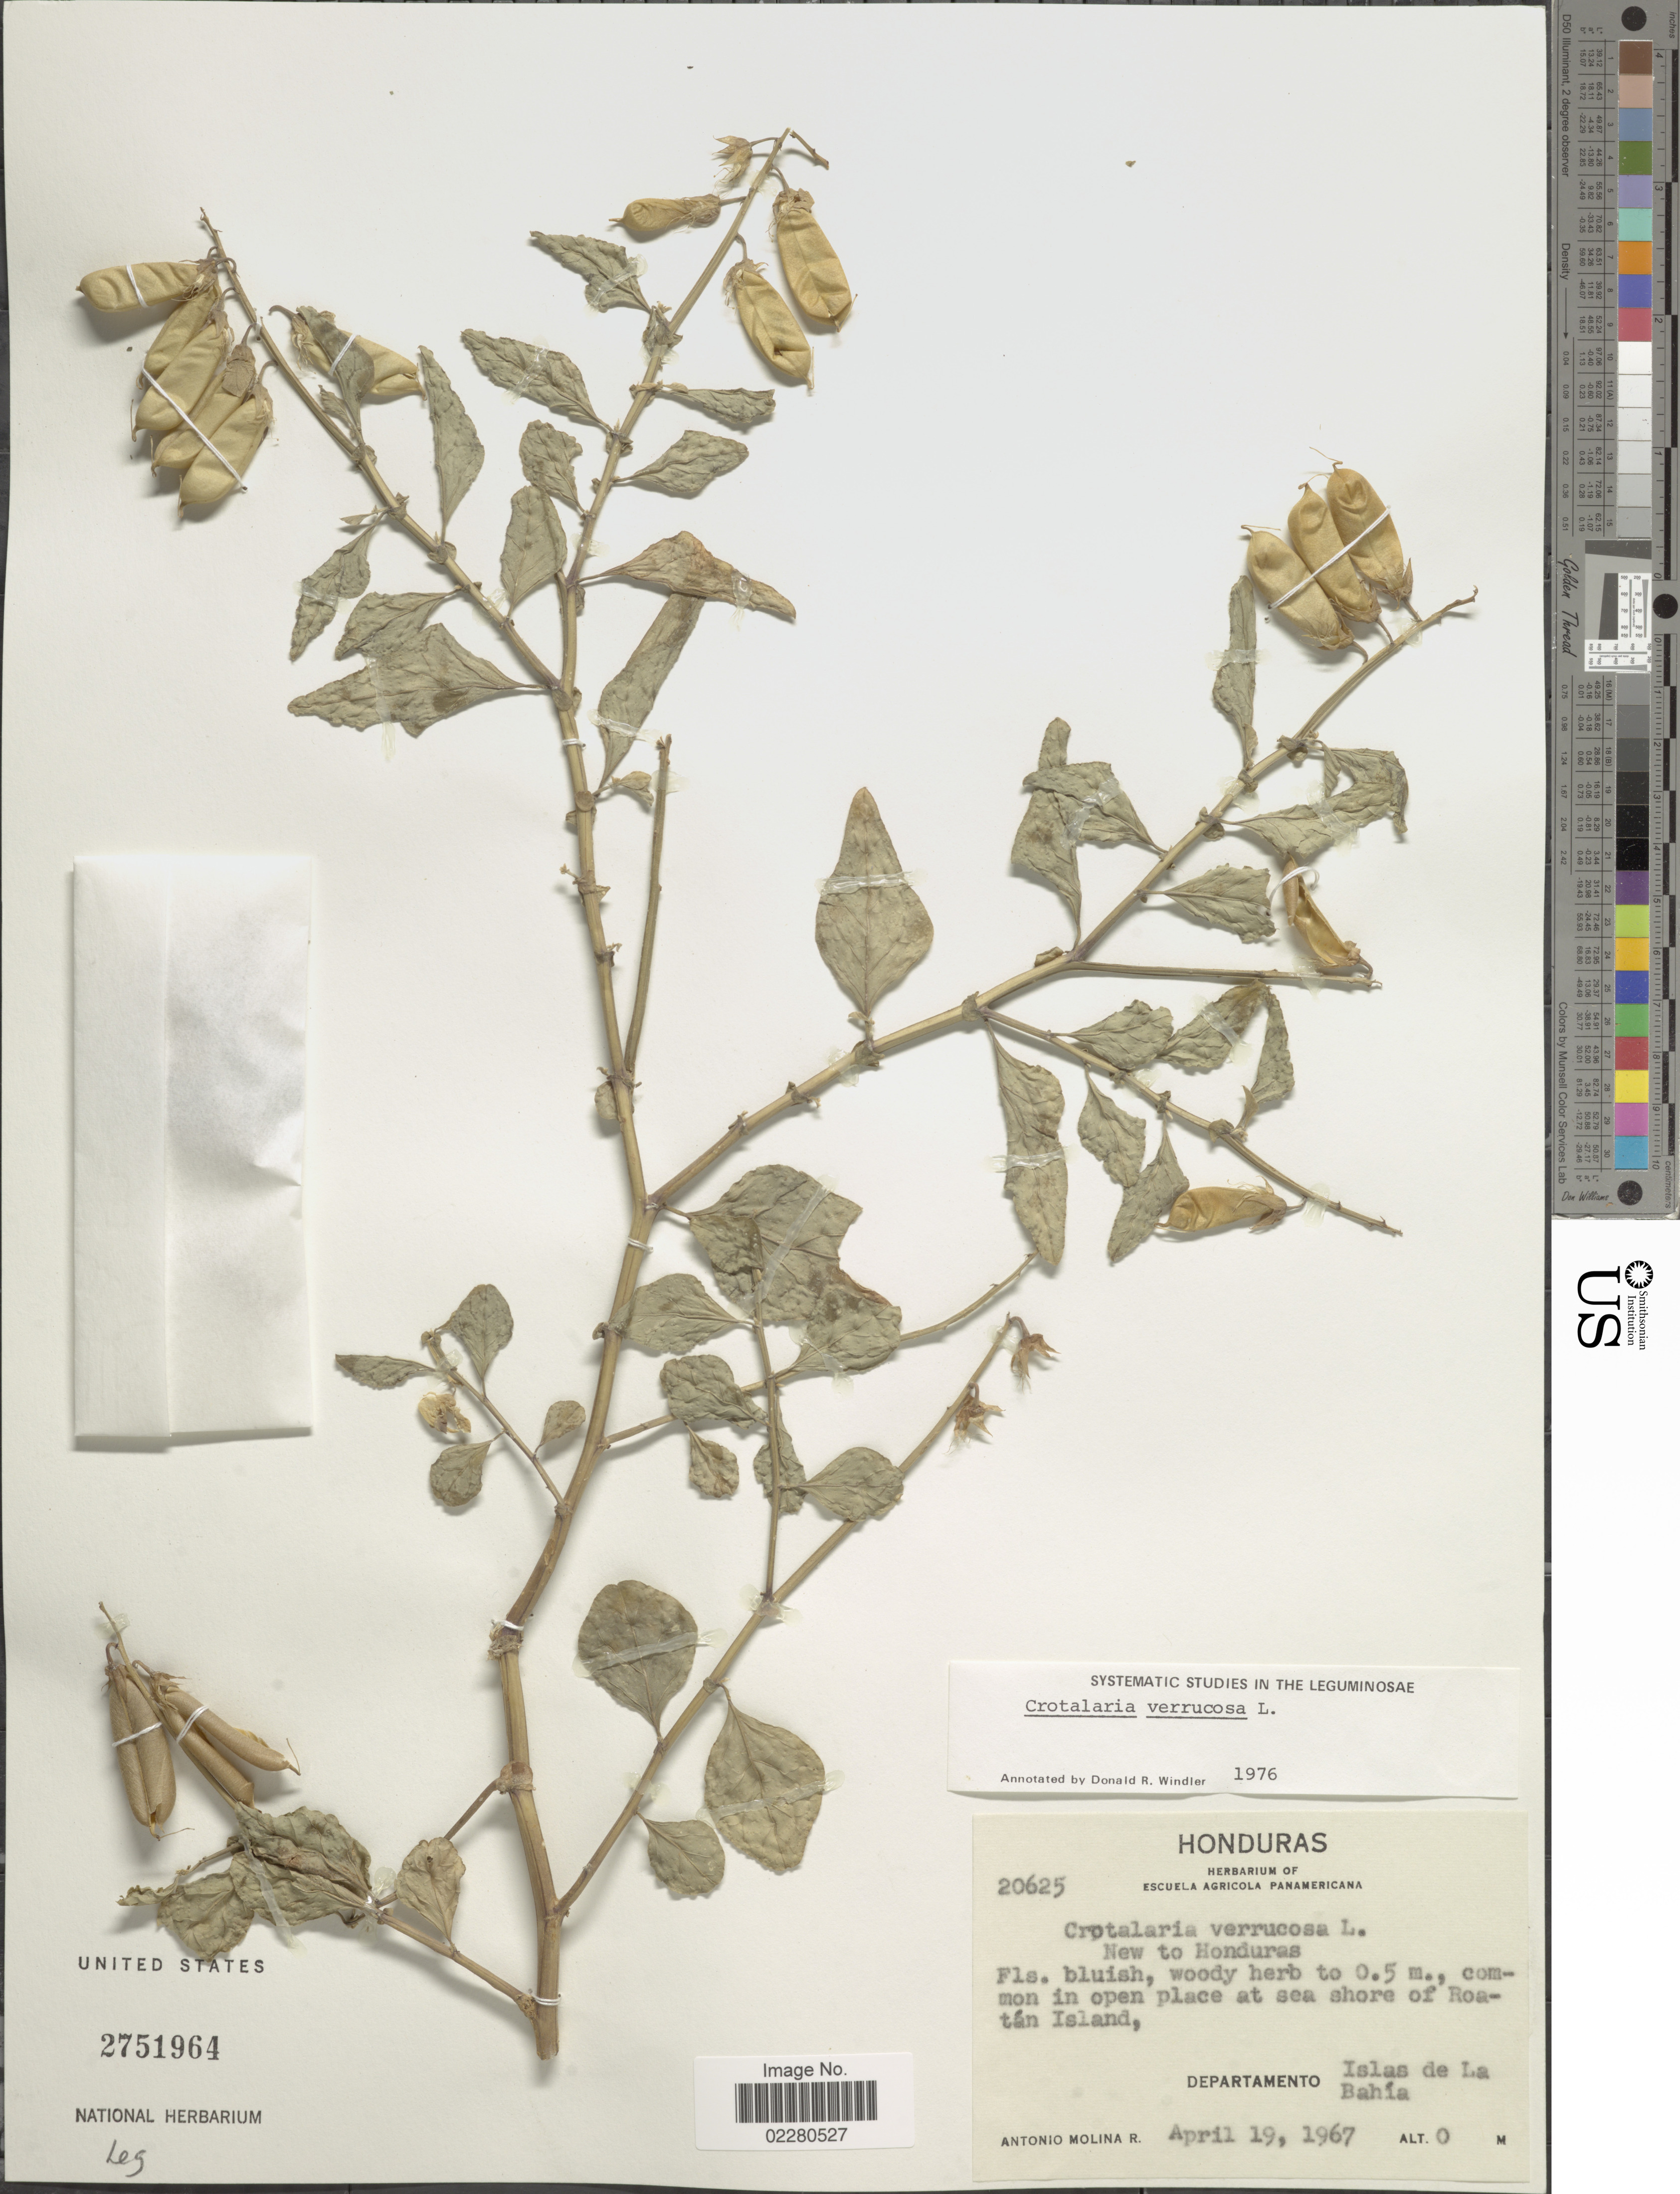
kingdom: Plantae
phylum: Tracheophyta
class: Magnoliopsida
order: Fabales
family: Fabaceae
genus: Crotalaria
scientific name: Crotalaria verrucosa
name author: L.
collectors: A. Molina R.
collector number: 20625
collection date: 1967-04-19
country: Honduras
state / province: Islas de la Bahía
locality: Common in open place at sea shore of Roatán Island, Departamento Islas de La Bahía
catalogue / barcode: US 2751964